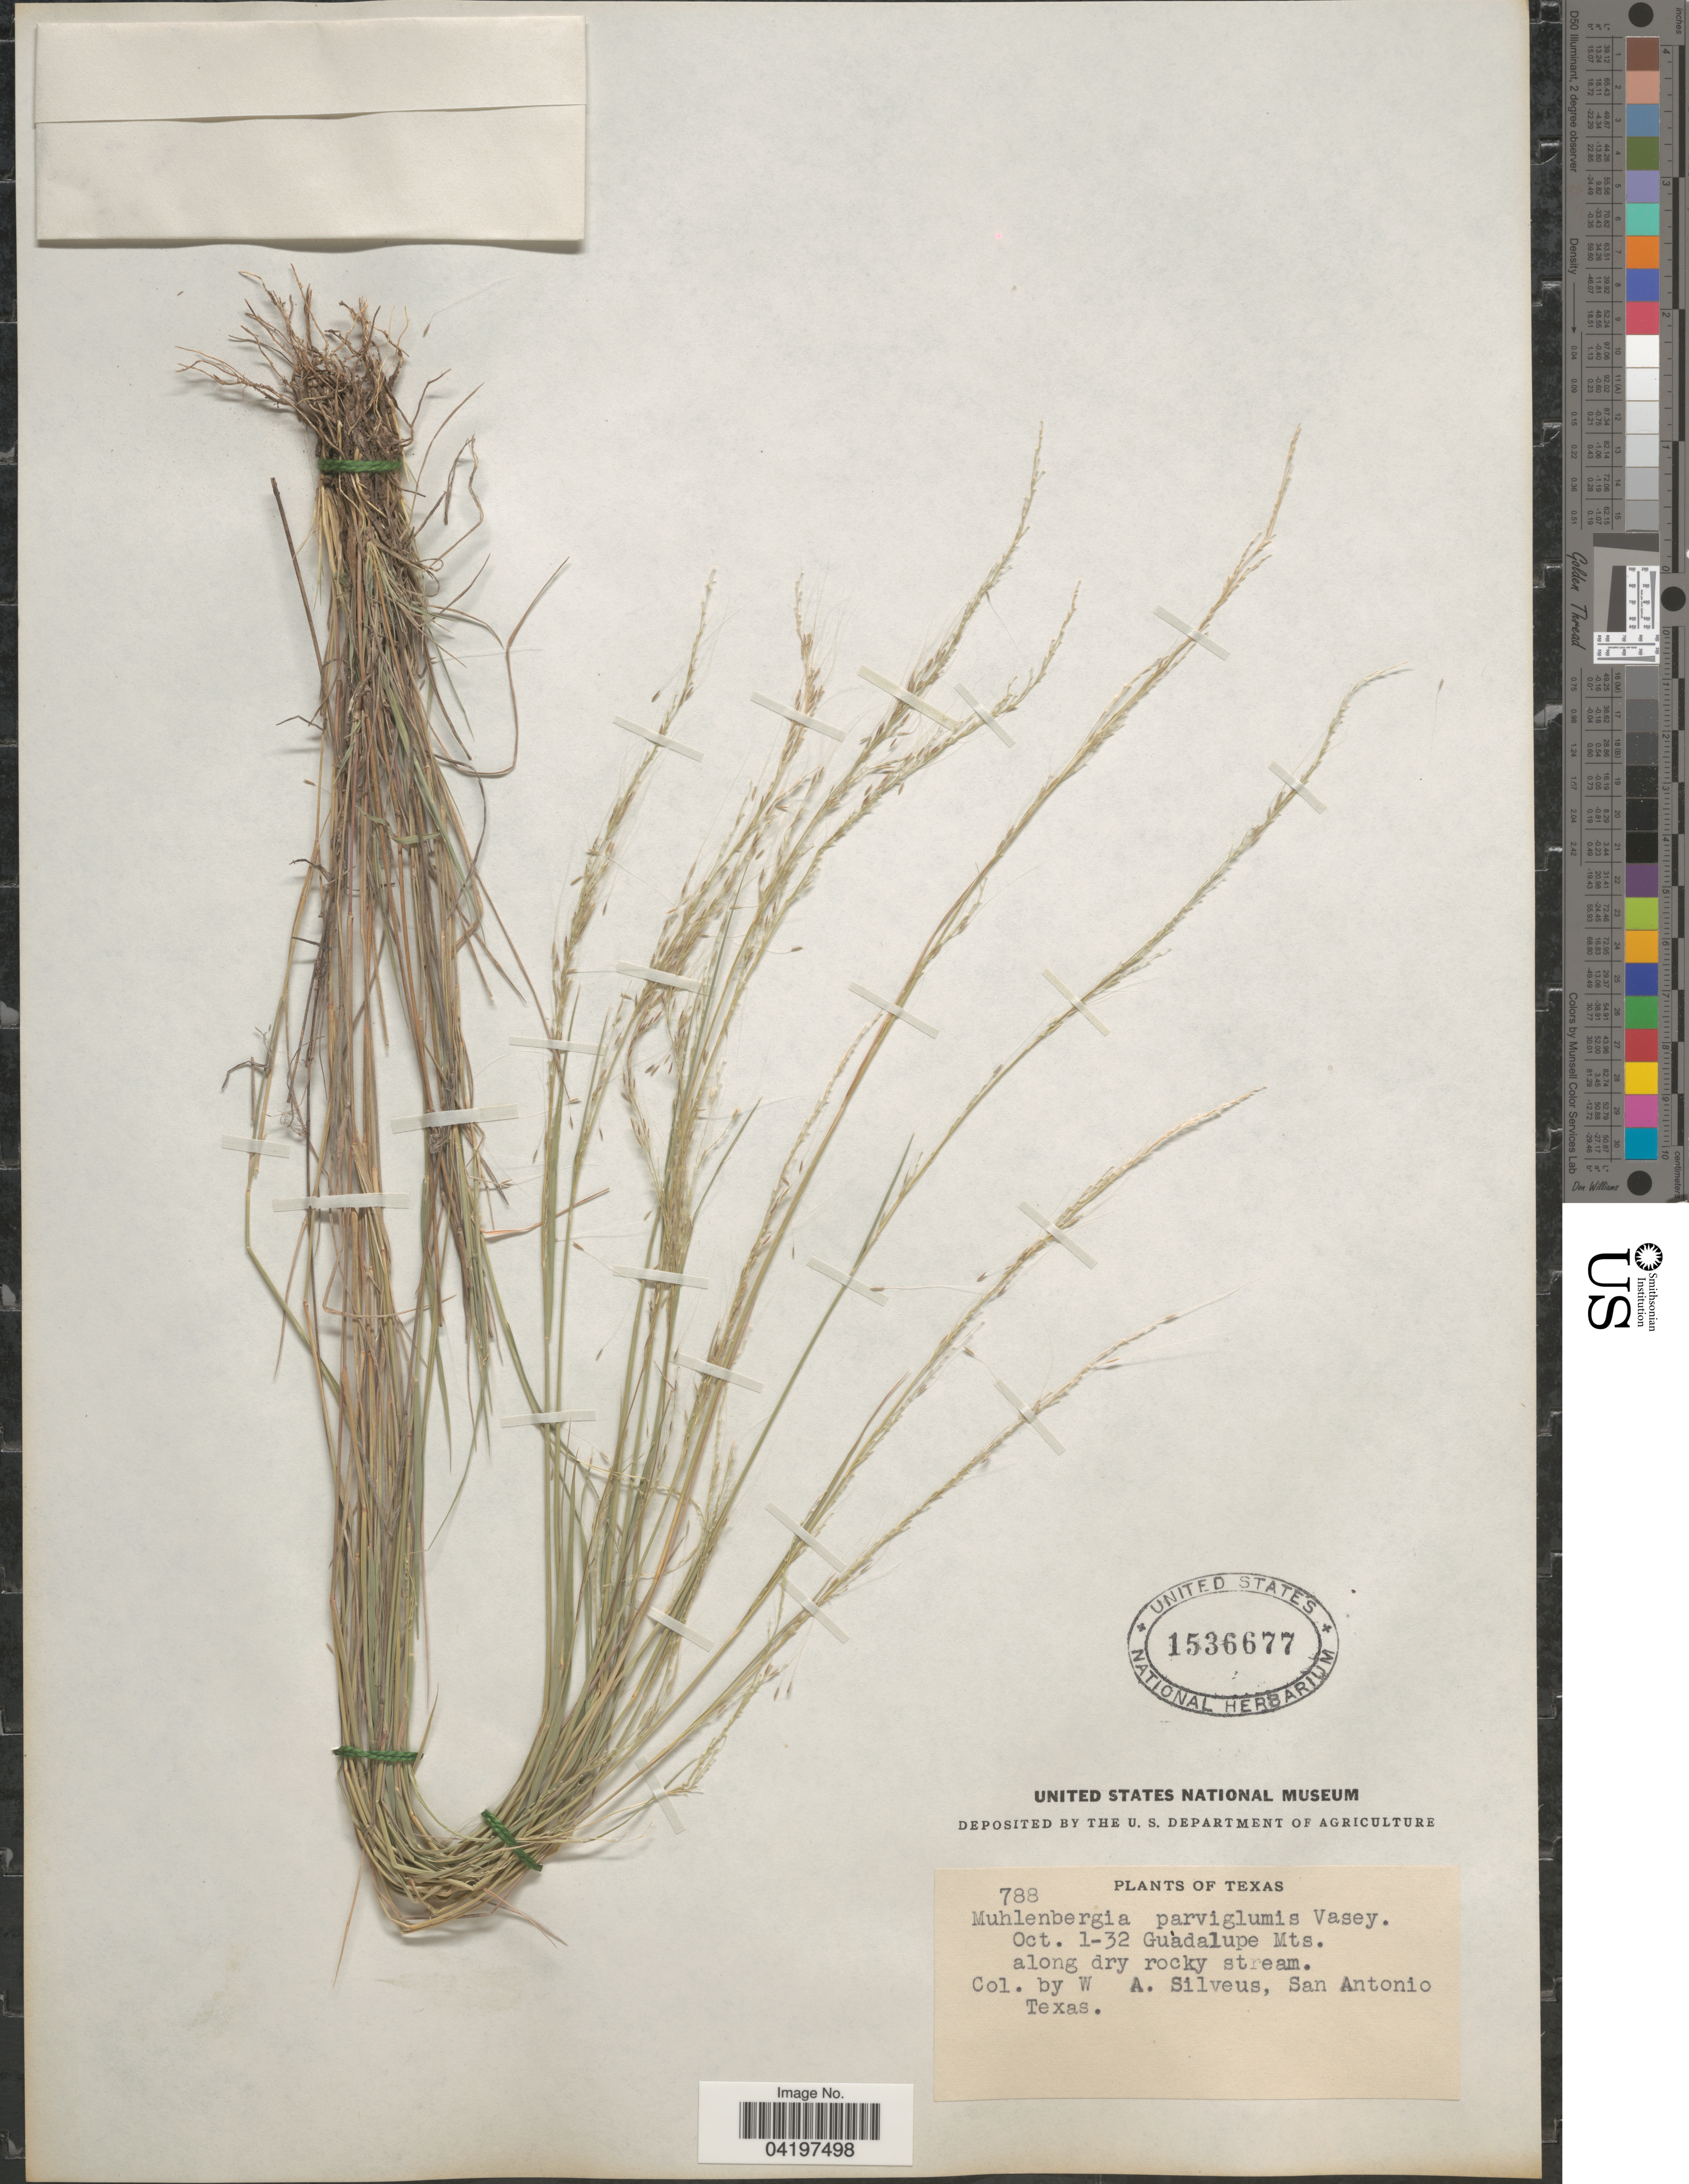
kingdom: Plantae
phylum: Tracheophyta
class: Liliopsida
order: Poales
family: Poaceae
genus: Muhlenbergia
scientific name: Muhlenbergia spiciformis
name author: Trin.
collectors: W. Silveus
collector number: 788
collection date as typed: Transcribed d/m/y: 1/10/32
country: United States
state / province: Texas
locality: Guadalupe Mts. along dry rocky stream.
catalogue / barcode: US 1536677